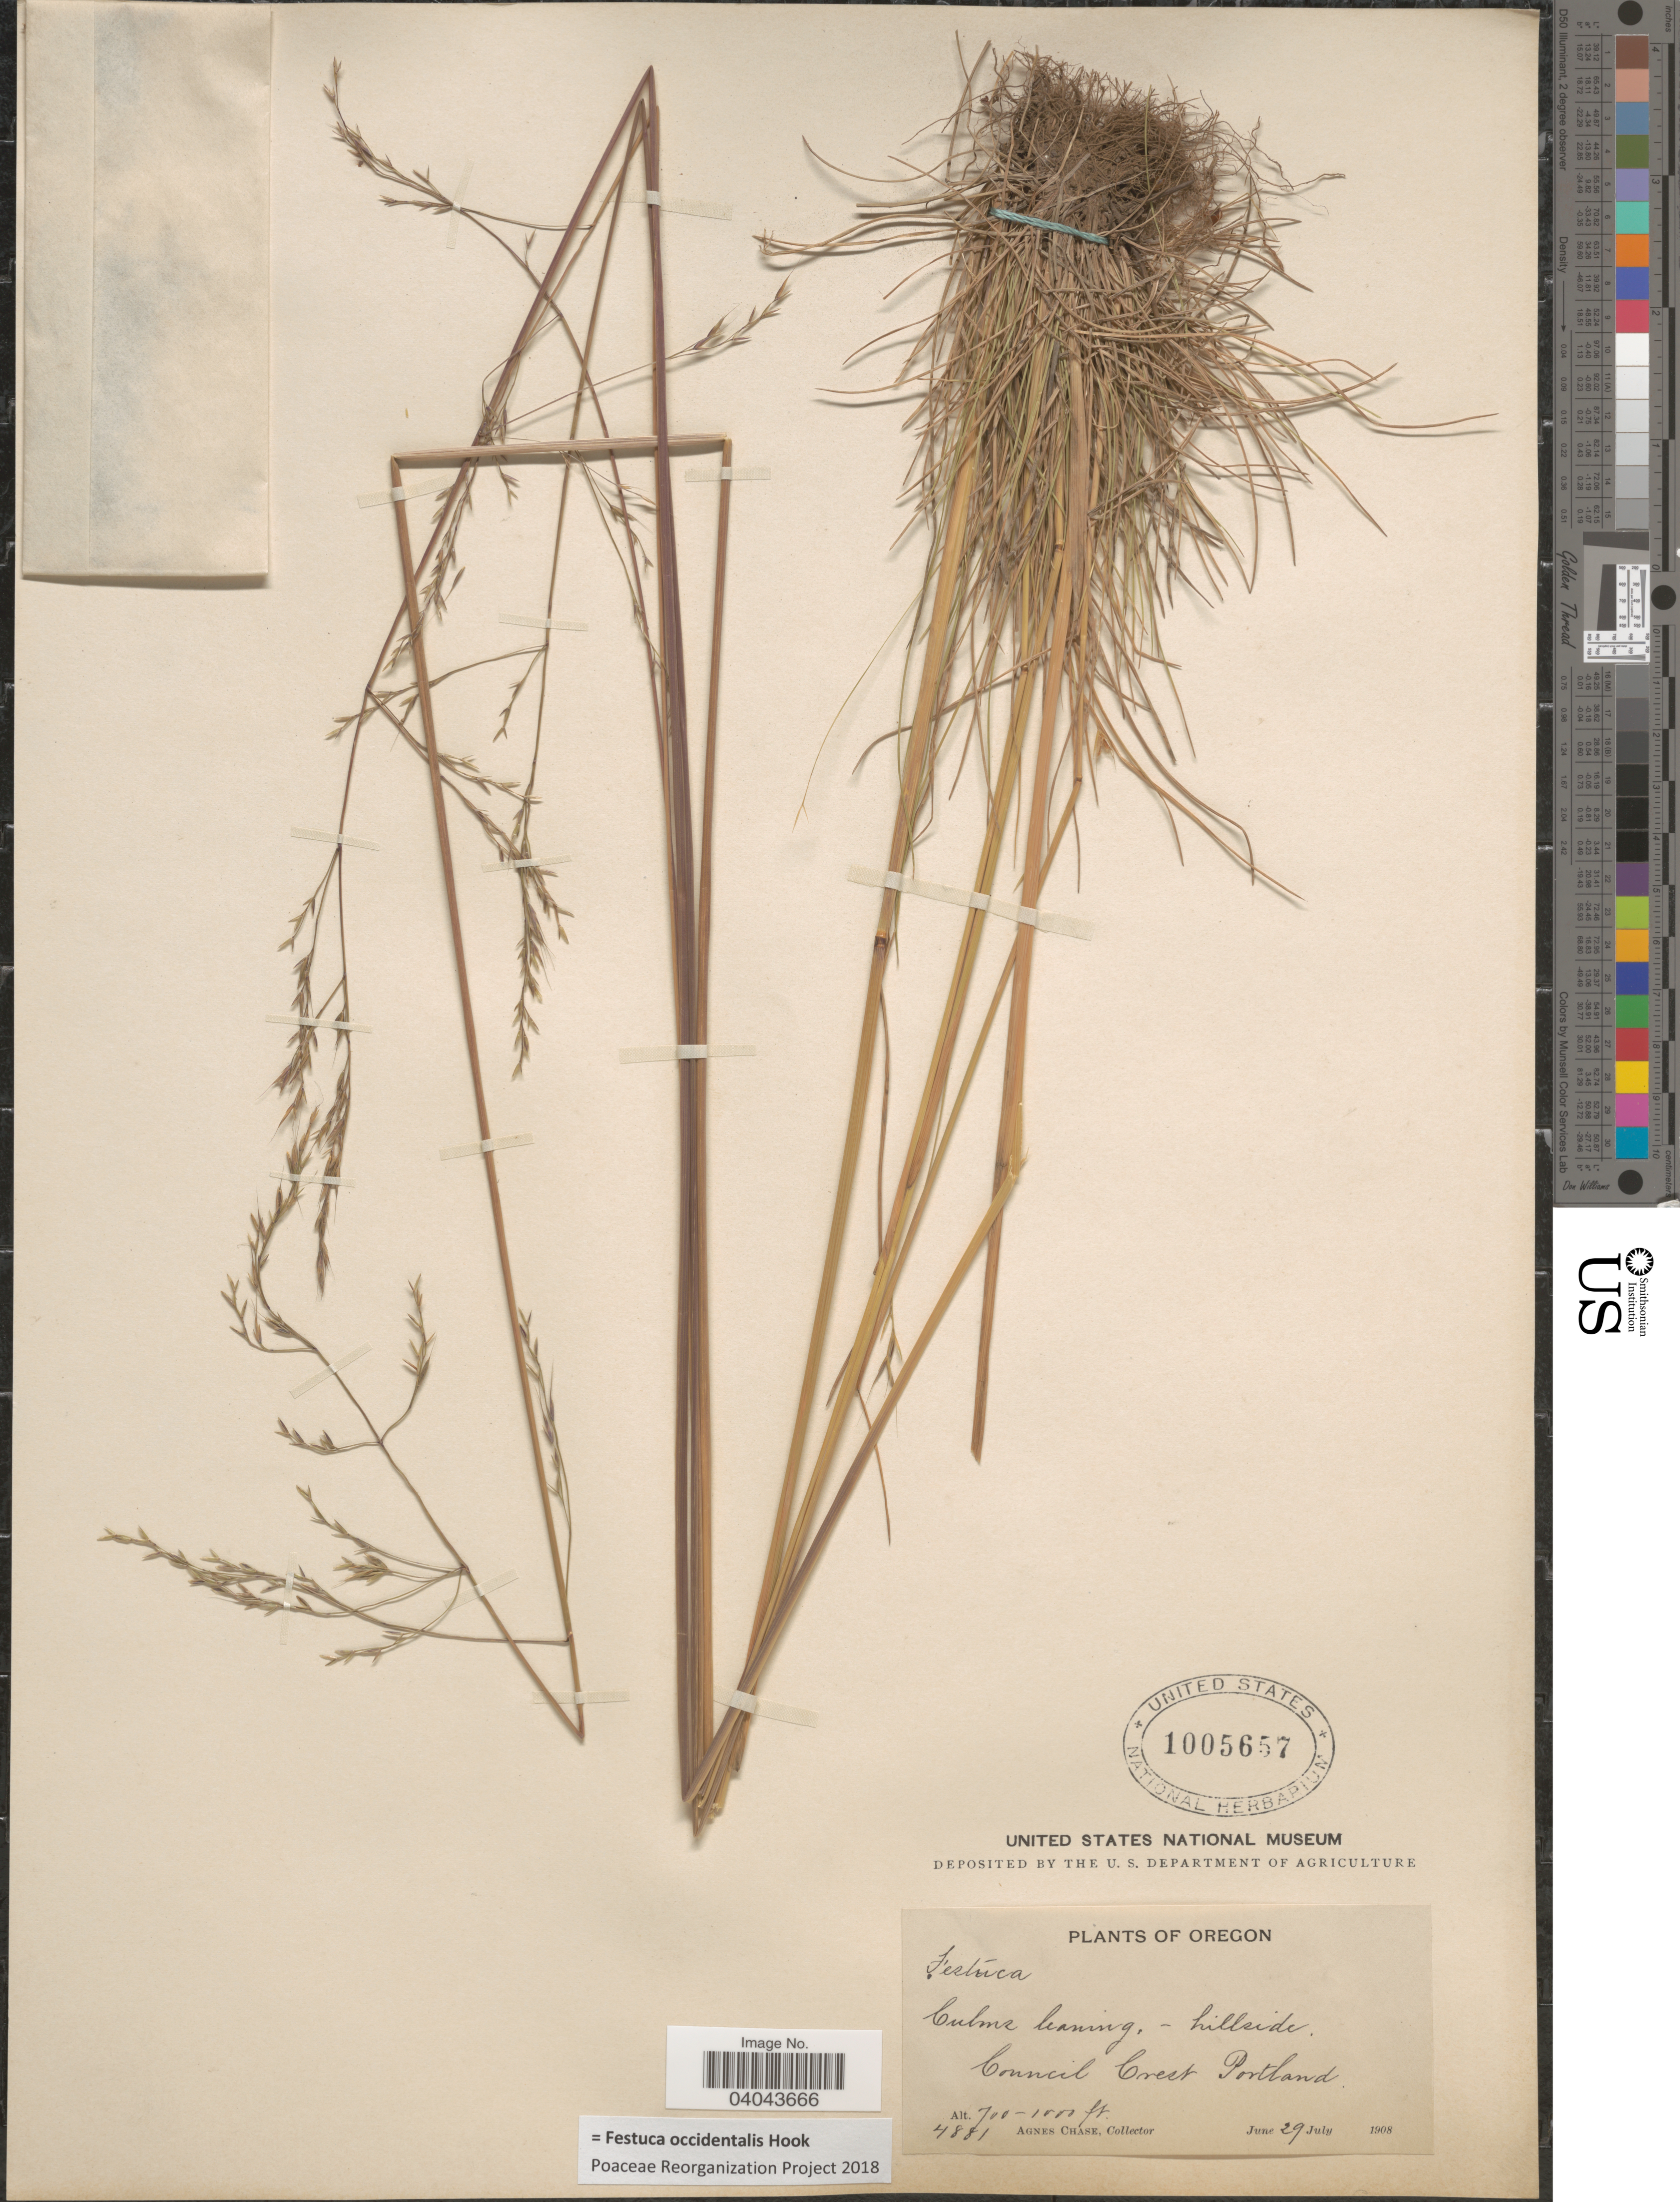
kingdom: Plantae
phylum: Tracheophyta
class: Liliopsida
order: Poales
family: Poaceae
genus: Festuca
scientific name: Festuca occidentalis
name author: Hook.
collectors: A. Chase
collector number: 4881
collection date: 1908-06-29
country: United States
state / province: Oregon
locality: Council Crest Portland.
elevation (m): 213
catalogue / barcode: US 1005657